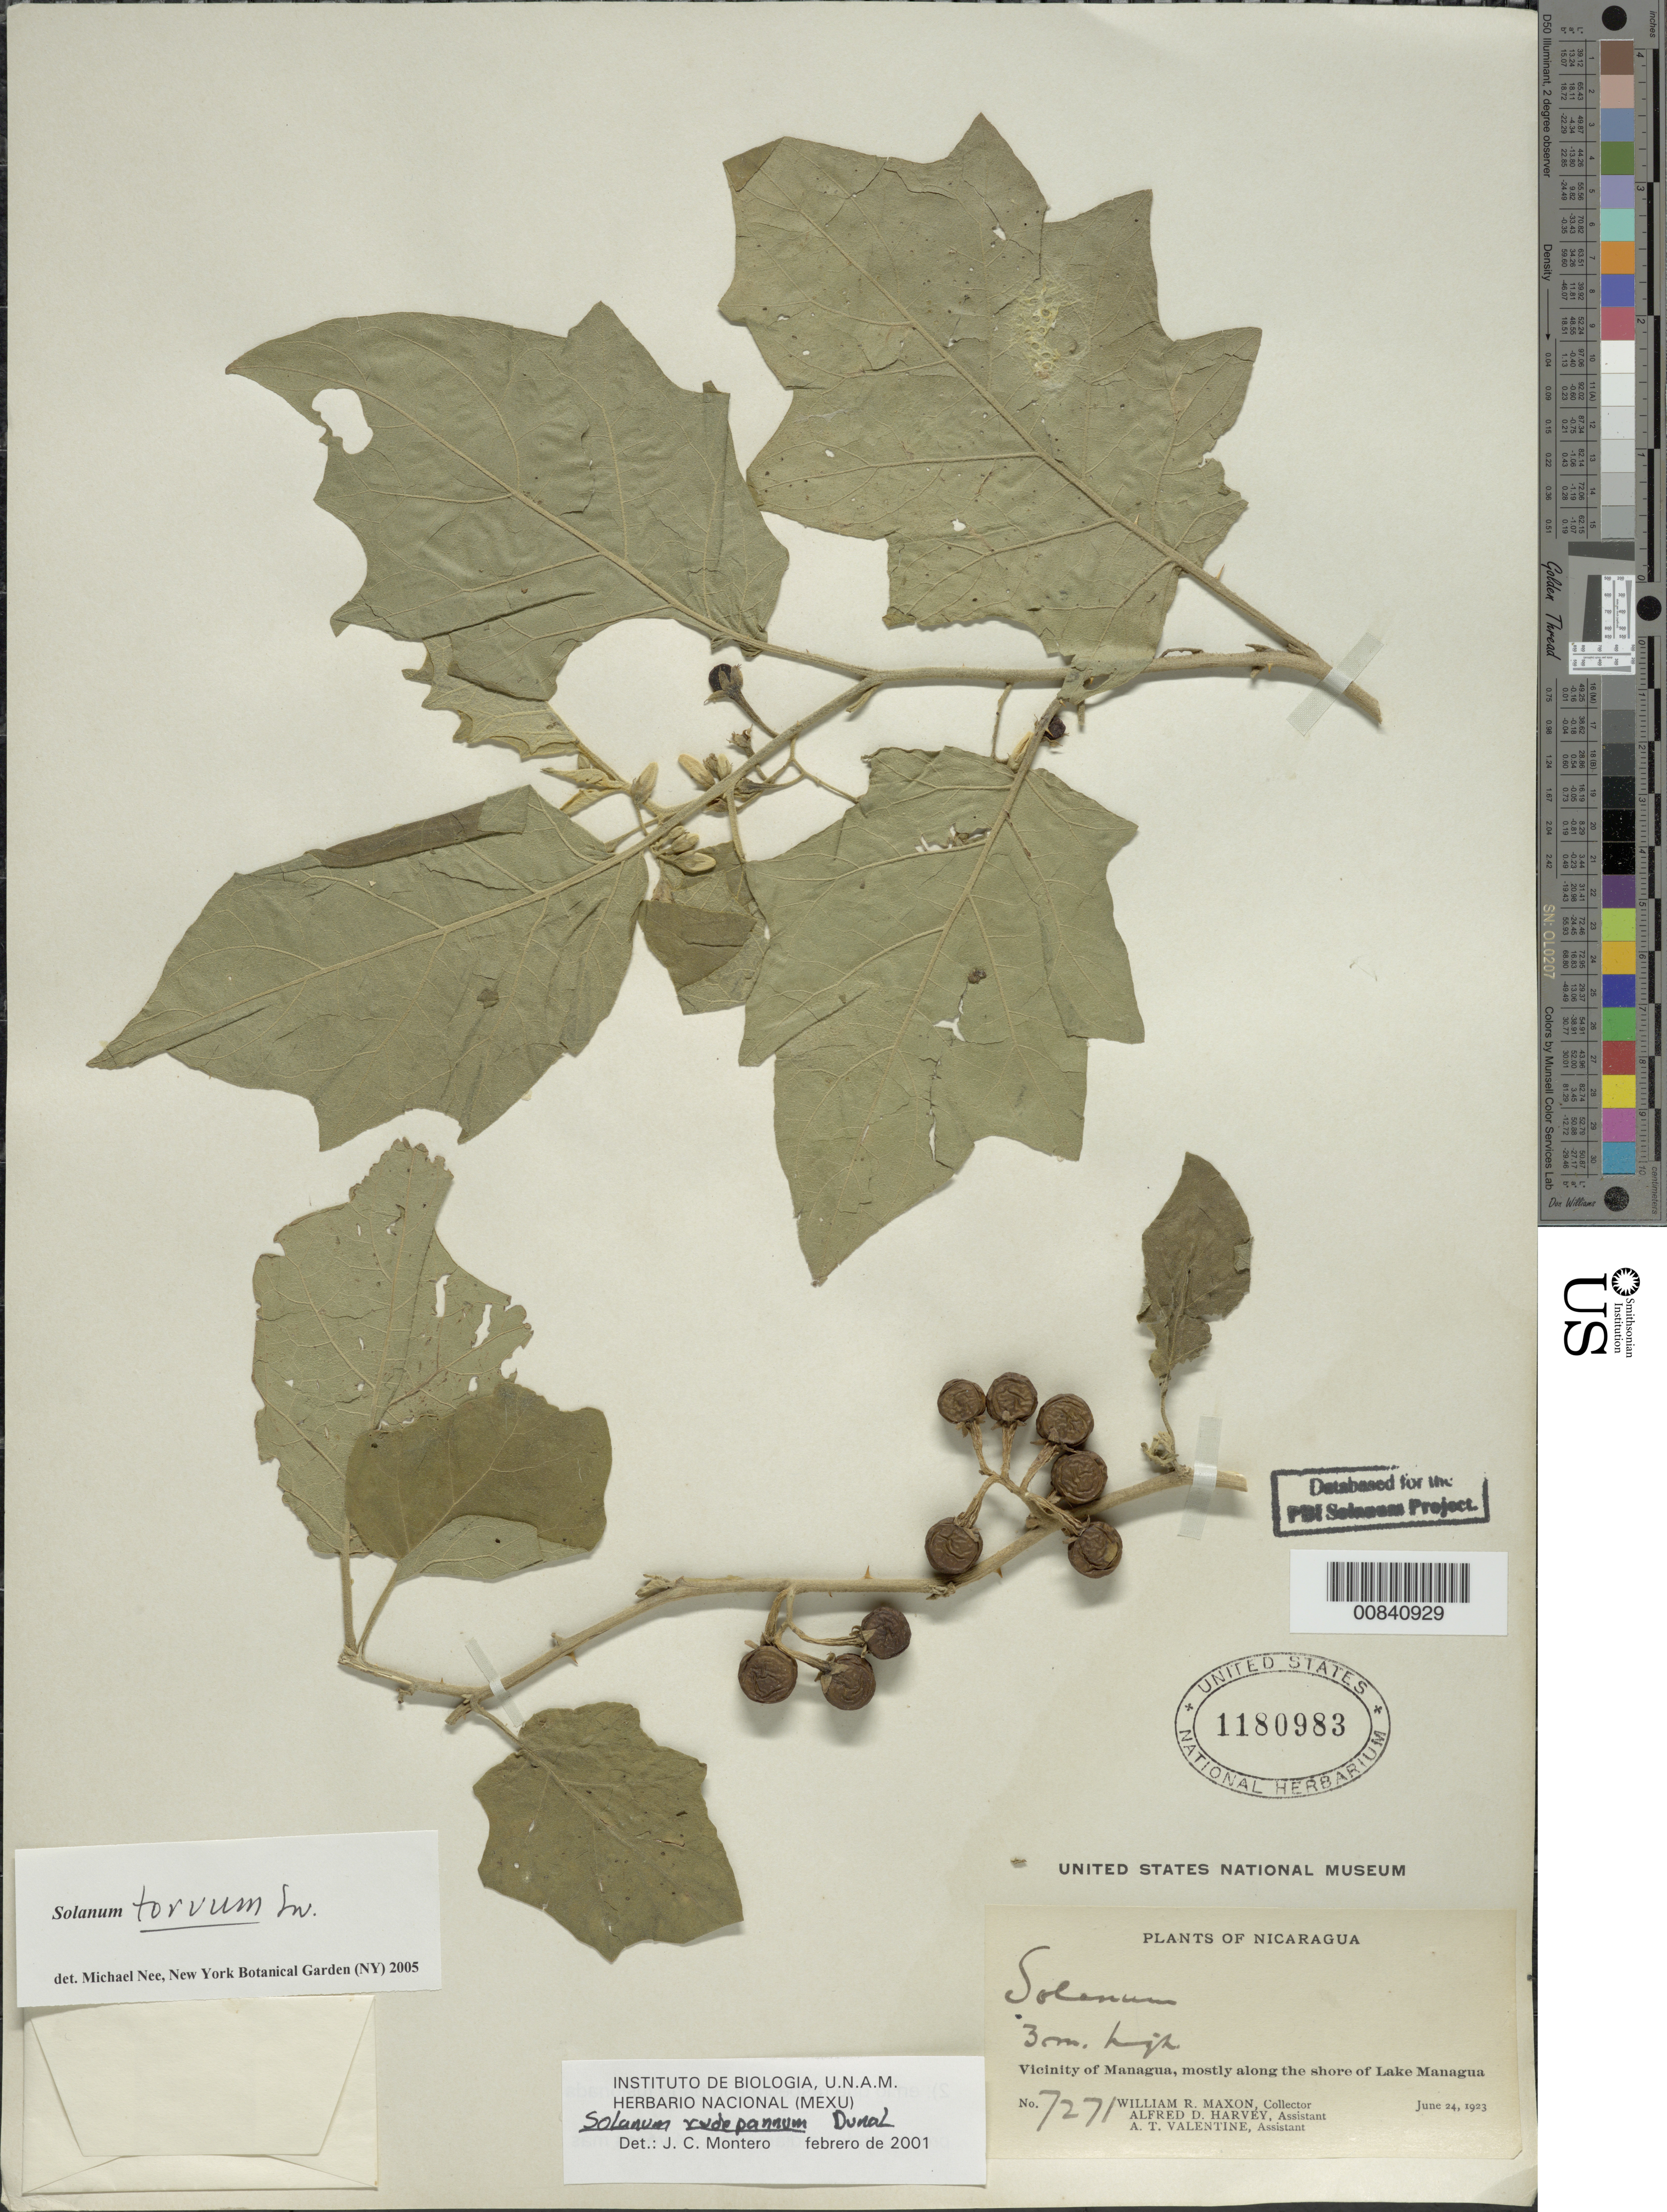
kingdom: Plantae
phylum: Tracheophyta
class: Magnoliopsida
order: Solanales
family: Solanaceae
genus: Solanum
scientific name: Solanum torvum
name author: Sw.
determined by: Nee, Michael H.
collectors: W. R. Maxon, A. D. Harvey & A. Valentine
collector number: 7271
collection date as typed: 24 Jun 1923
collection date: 1923-06-24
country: Nicaragua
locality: Vicinity of Managua, mostly along the shore of Lake Managua.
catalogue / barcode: US 1180938